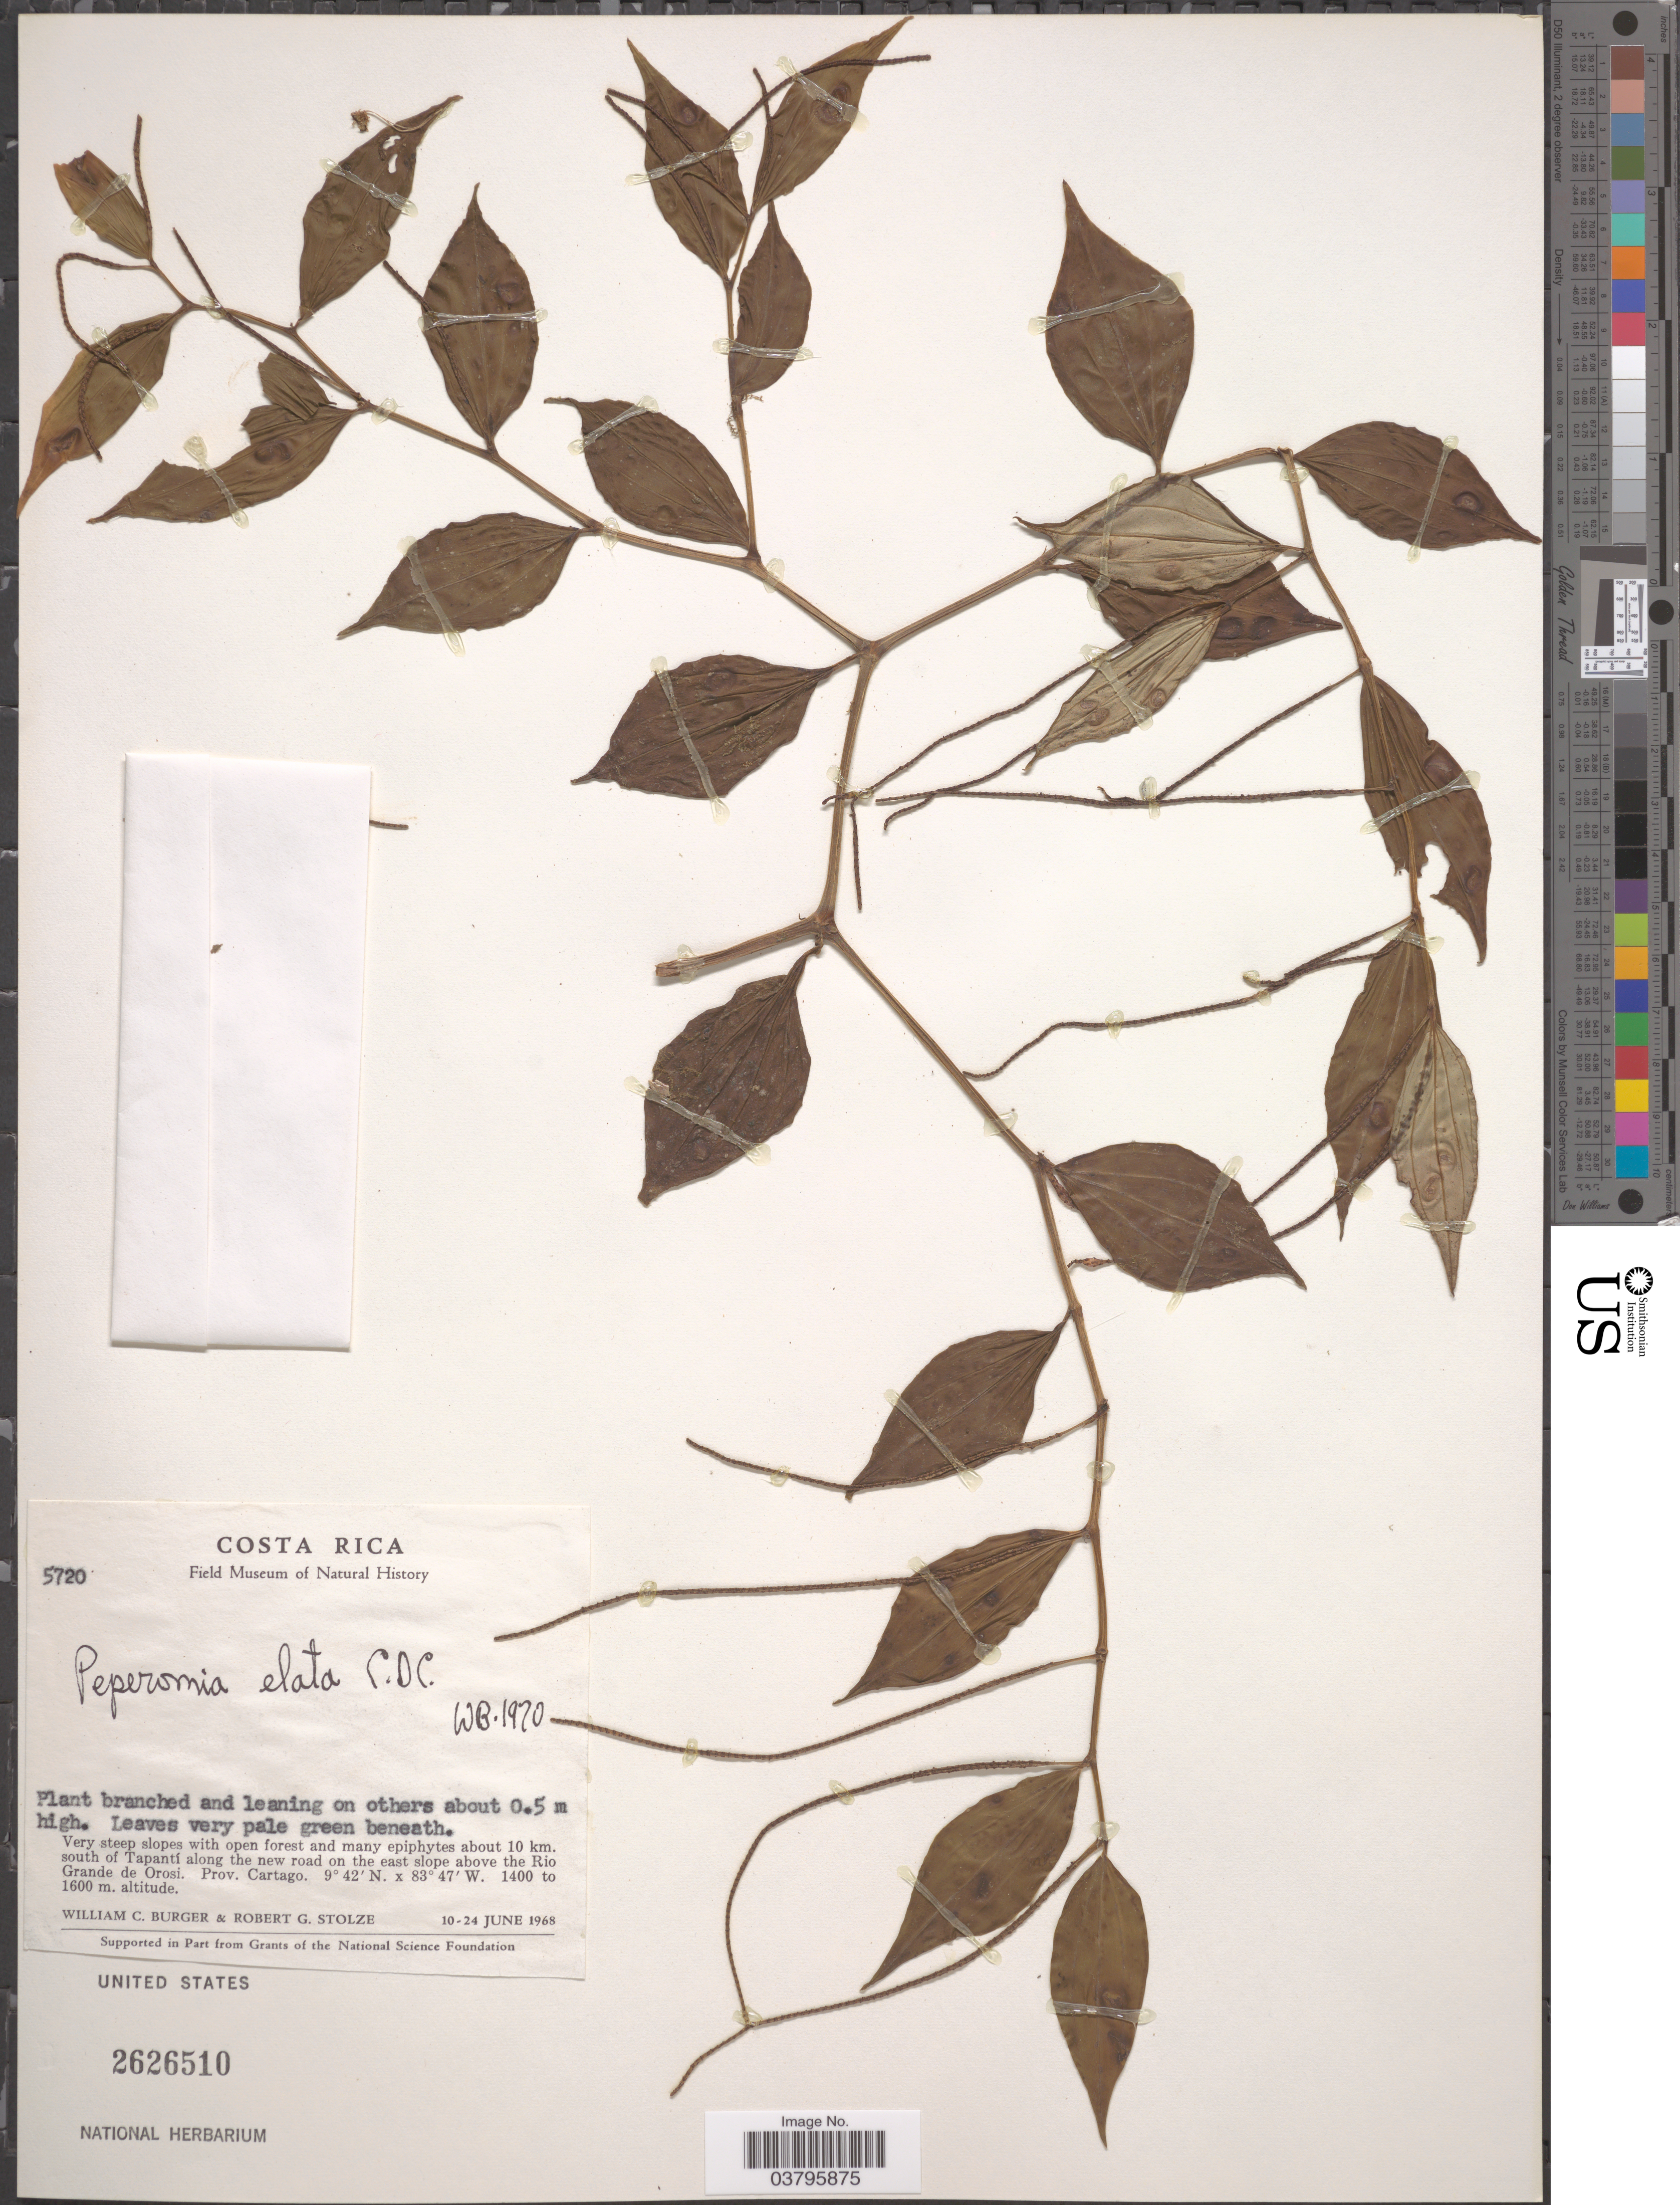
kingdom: Plantae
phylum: Tracheophyta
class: Magnoliopsida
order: Piperales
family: Piperaceae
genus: Peperomia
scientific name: Peperomia elata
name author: C. DC.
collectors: W. Burger & R. G. Stolze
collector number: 5720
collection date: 1968-06-10/1968-06-24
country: Costa Rica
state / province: Cartago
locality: Very steep slopes with open forest and many epiphytes about 10 km. south of Tapantí along the new road on the east slope above the Rio Grande de Orosi.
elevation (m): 1400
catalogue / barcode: US 2626510